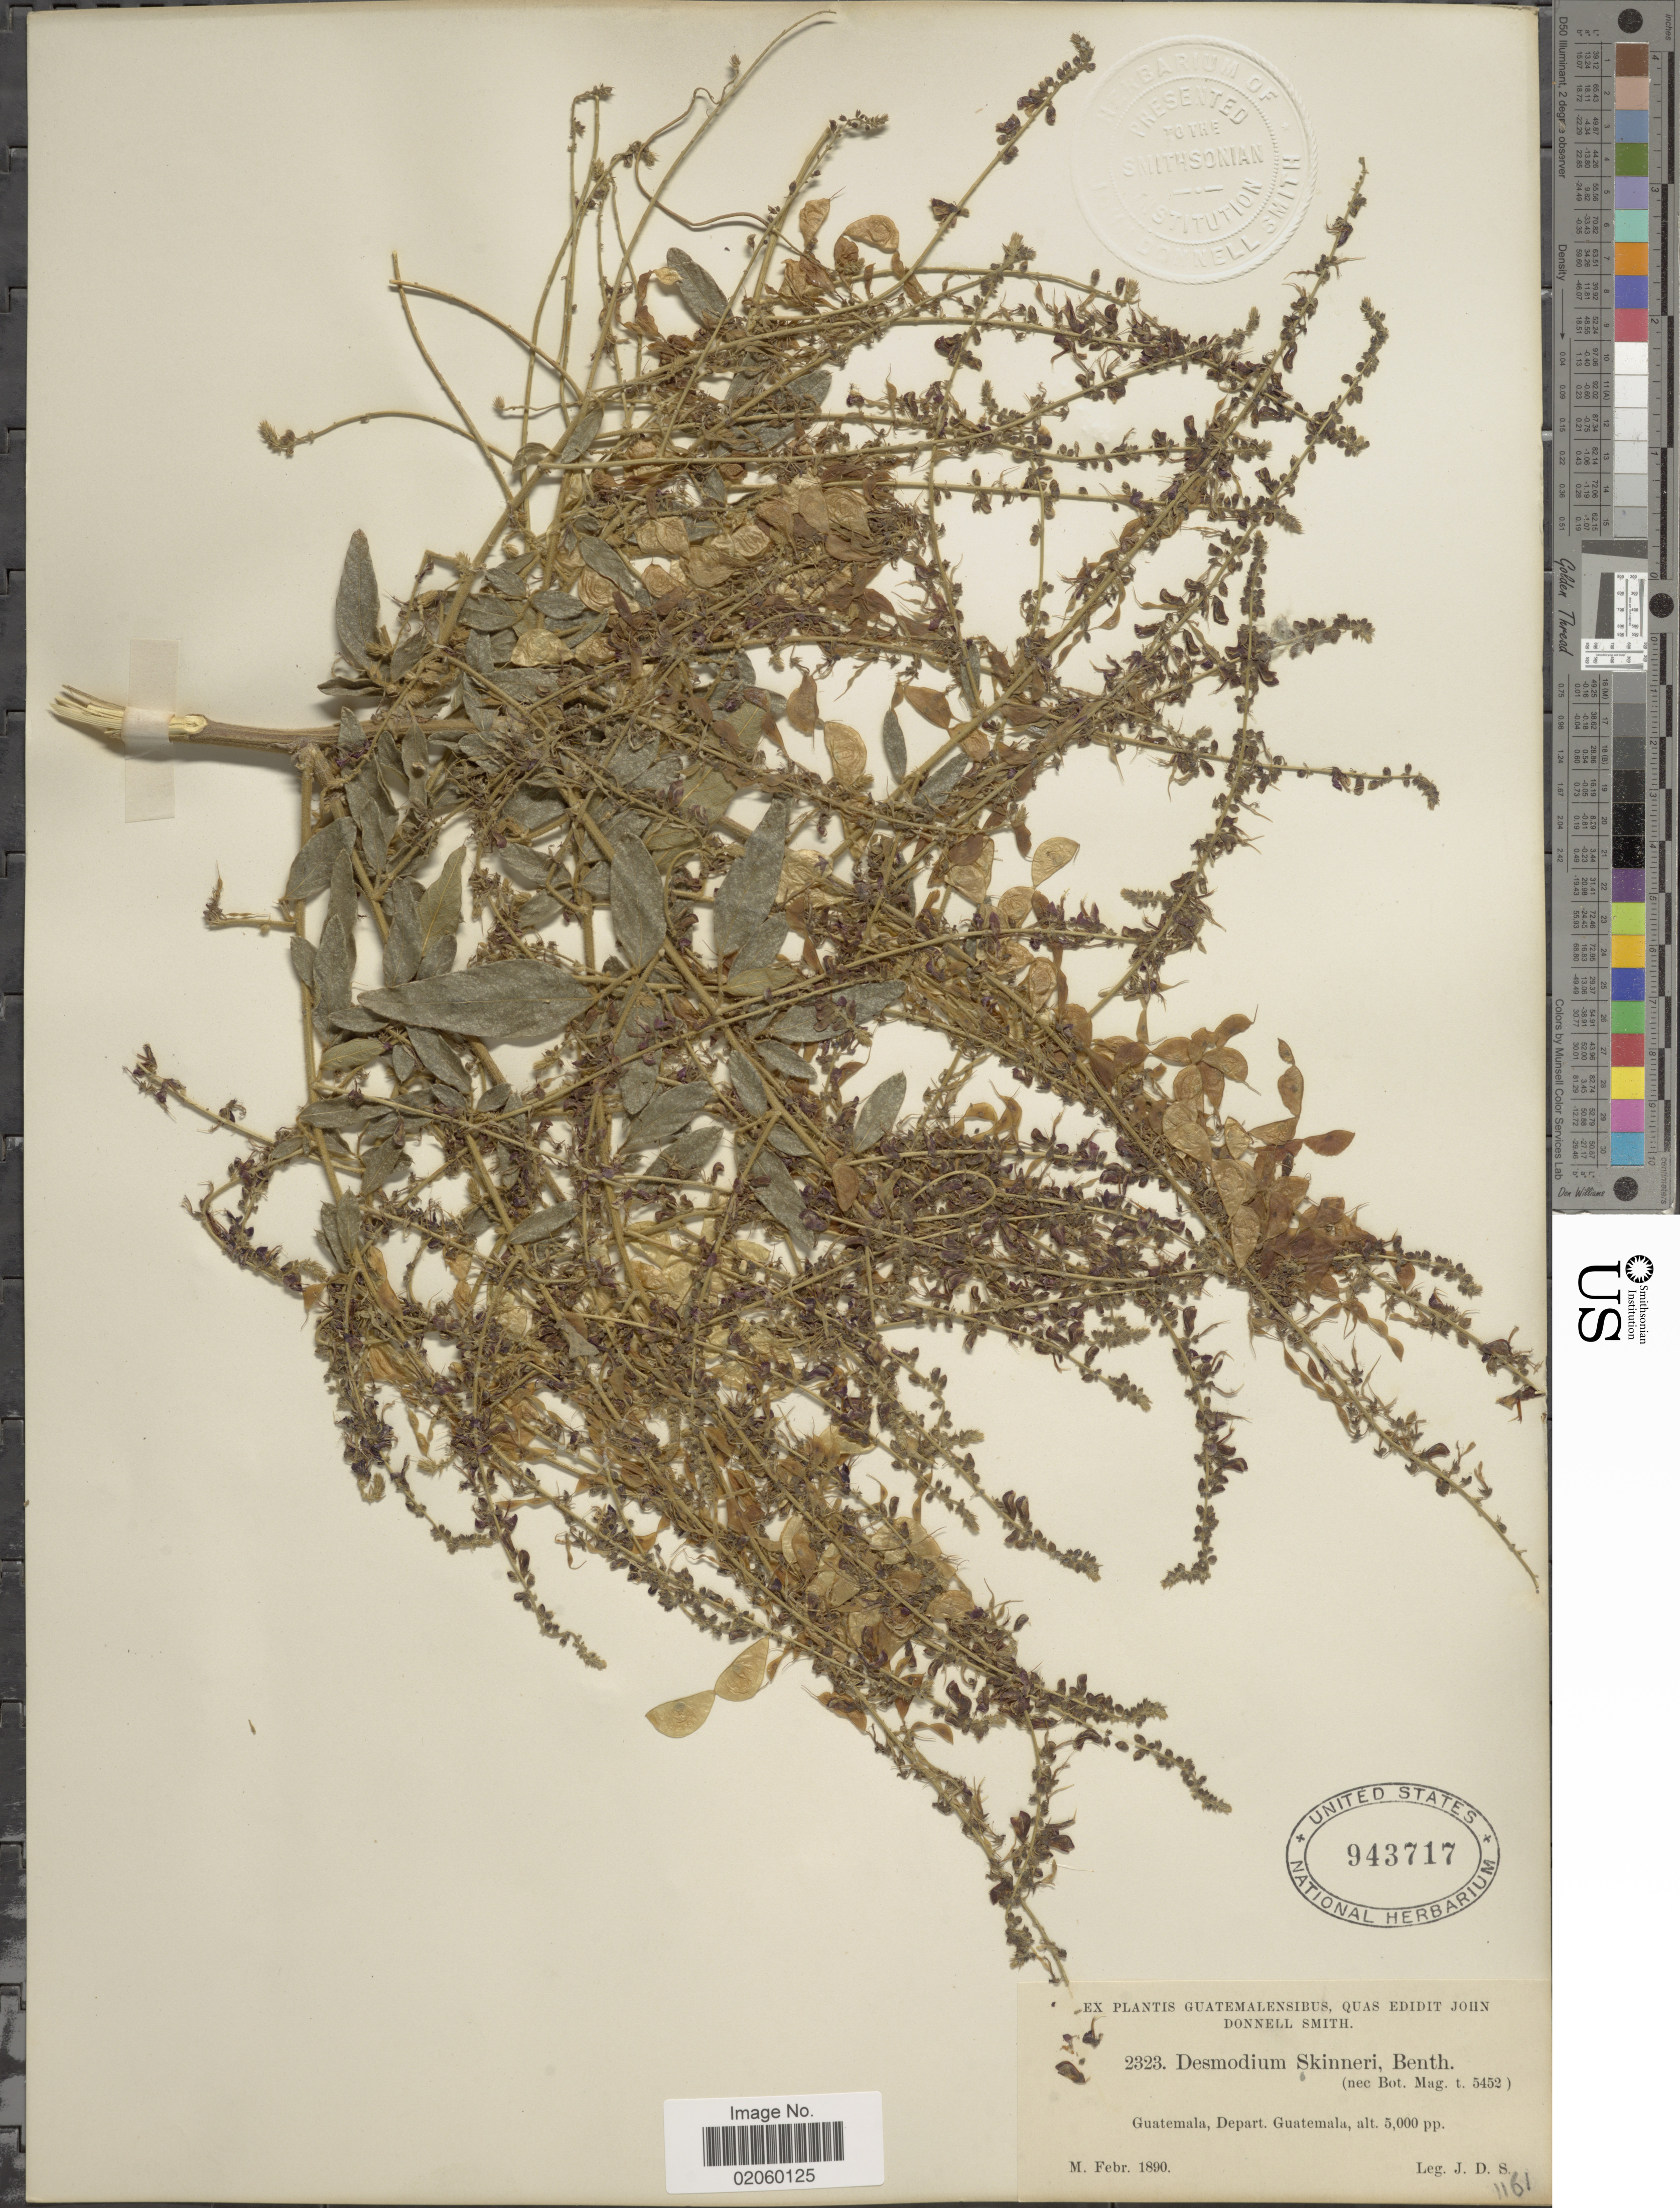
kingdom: Plantae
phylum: Tracheophyta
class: Magnoliopsida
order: Fabales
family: Fabaceae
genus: Desmodium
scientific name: Desmodium skinneri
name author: Benth. ex Hemsl.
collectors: J. Donnell Smith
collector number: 2323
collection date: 1890-02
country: Guatemala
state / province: Guatemala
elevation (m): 1524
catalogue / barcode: US 943717